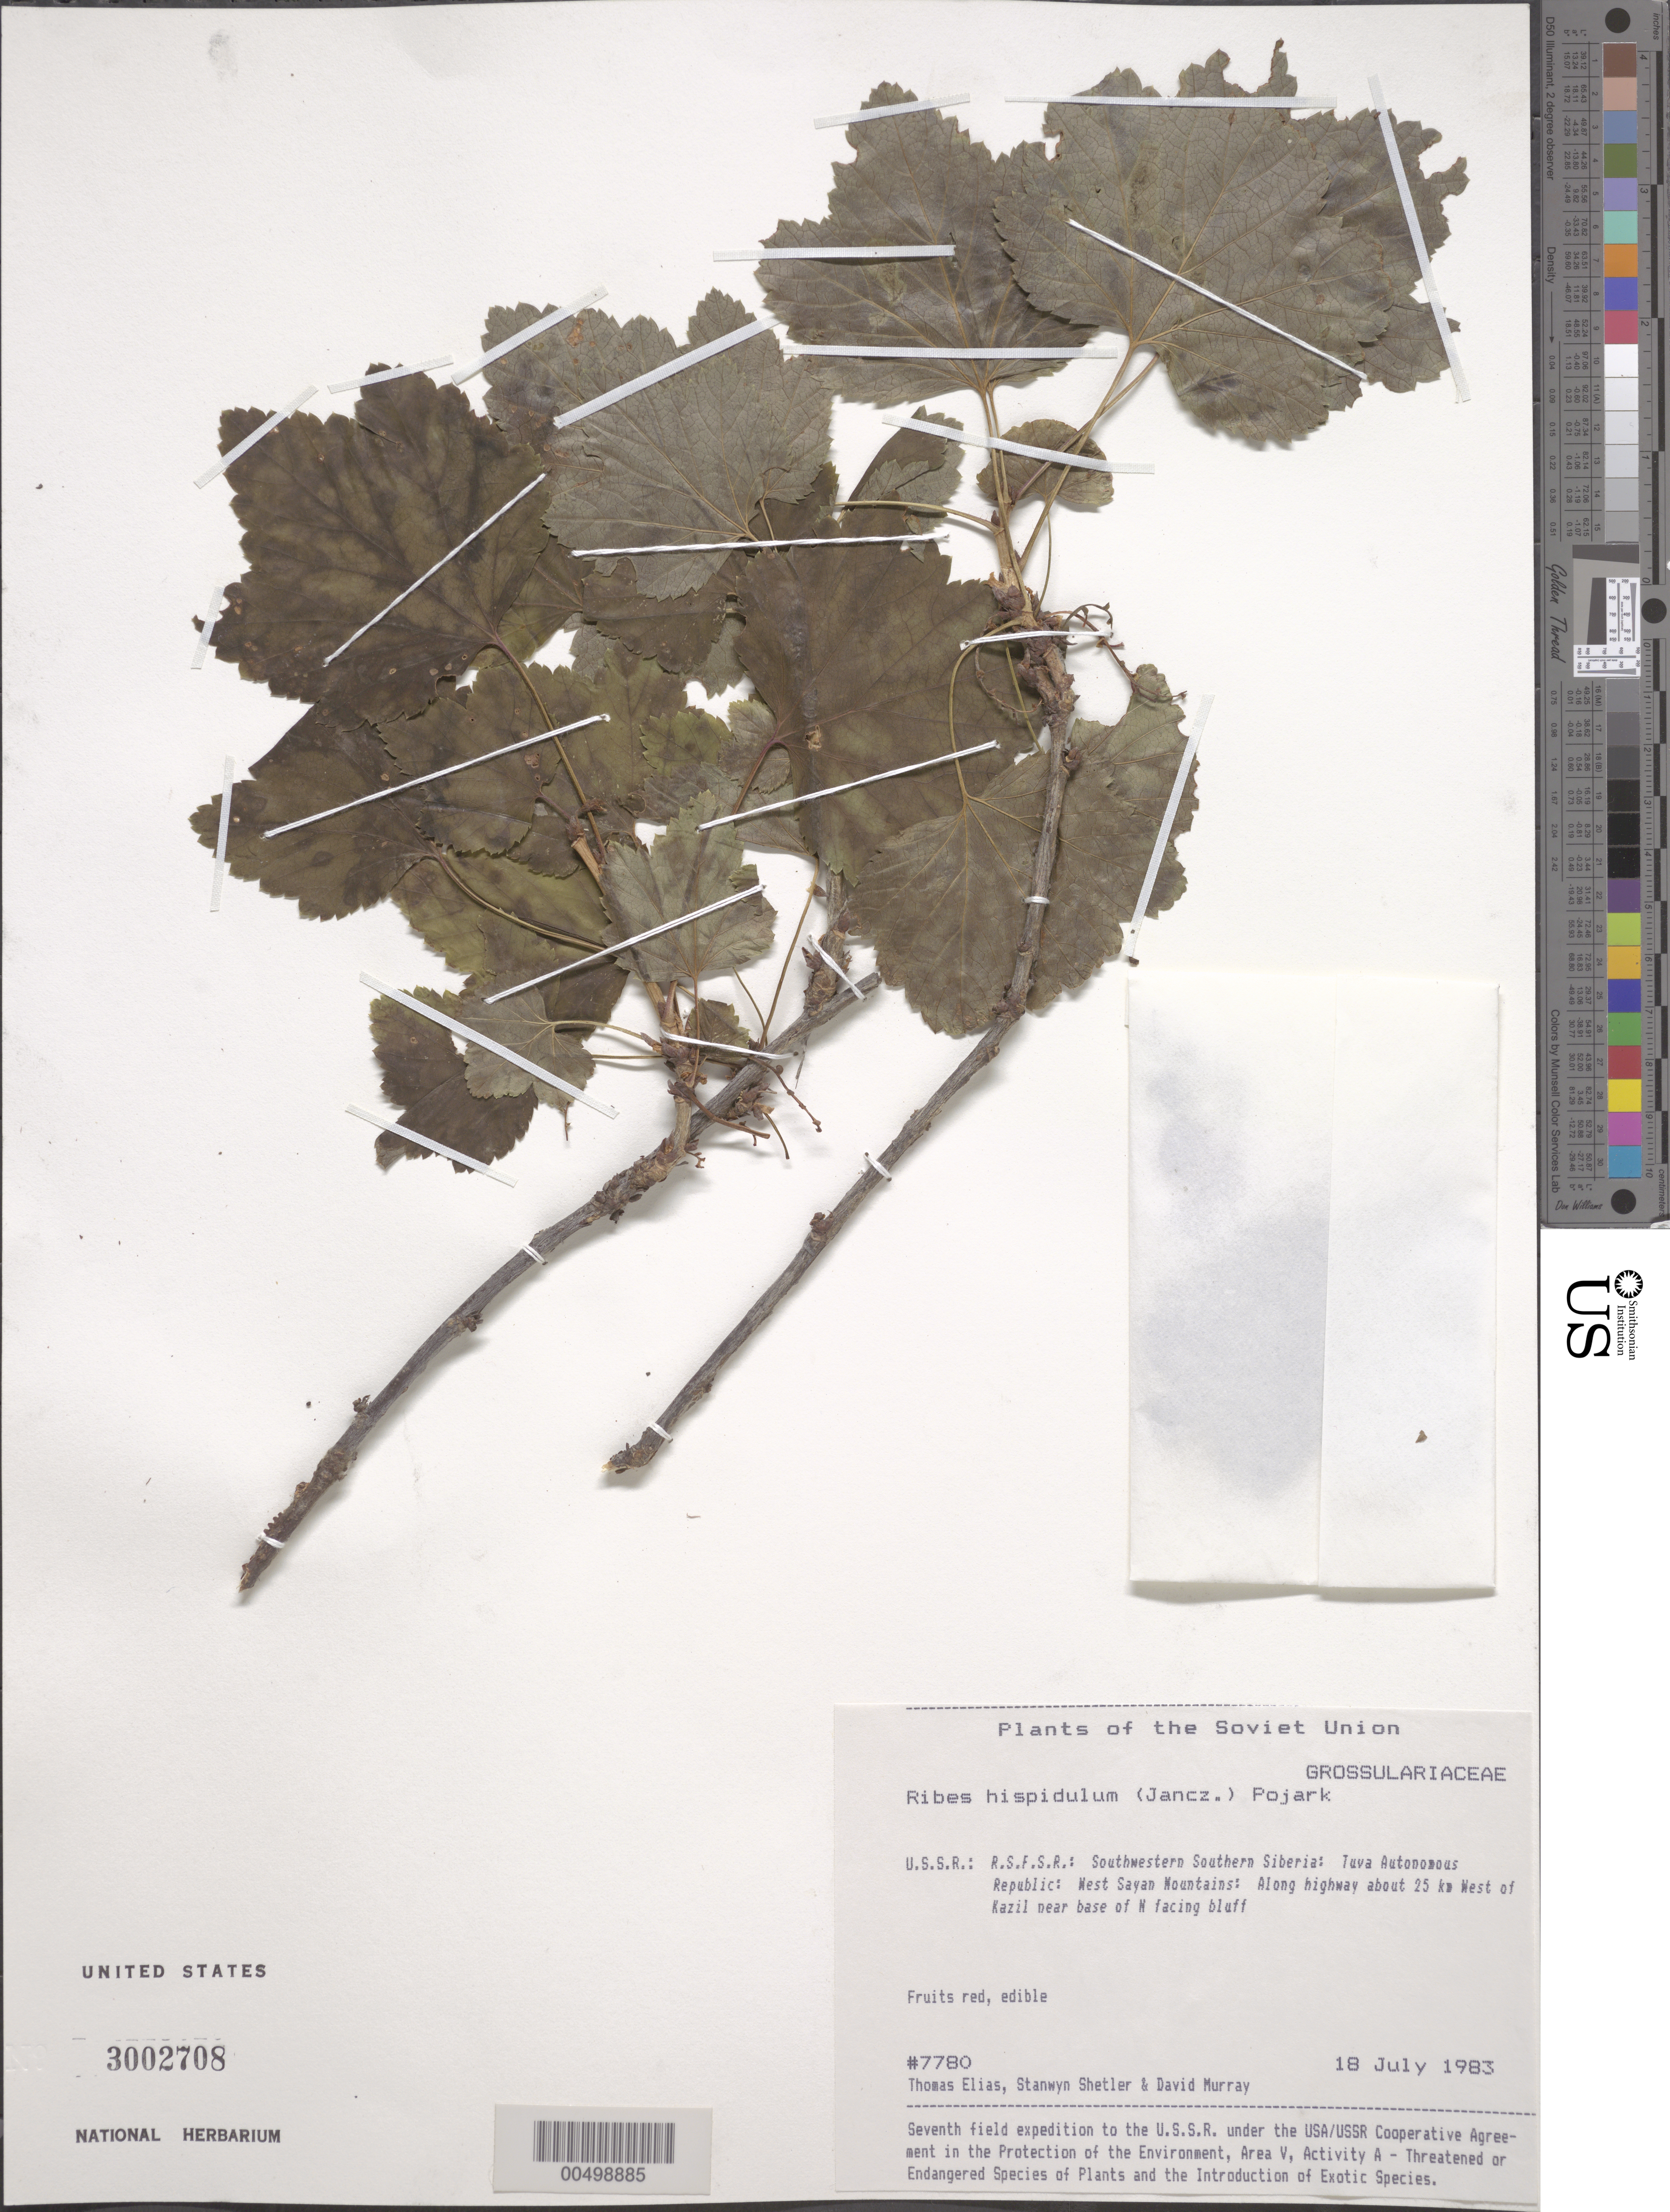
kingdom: Plantae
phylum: Tracheophyta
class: Magnoliopsida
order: Saxifragales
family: Grossulariaceae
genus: Ribes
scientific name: Ribes hispidulum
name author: (Jancz.) Pojark.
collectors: T. Elias, S. Shetler & D. F. Murray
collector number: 7780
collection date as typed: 18 Jul 1983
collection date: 1983-07-18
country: Russian Federation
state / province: Tuva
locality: West Sayan Mountains, along highway about 25 km W of Kazil [Kyzyl]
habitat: near base of N-facing bluff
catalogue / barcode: US 3002708